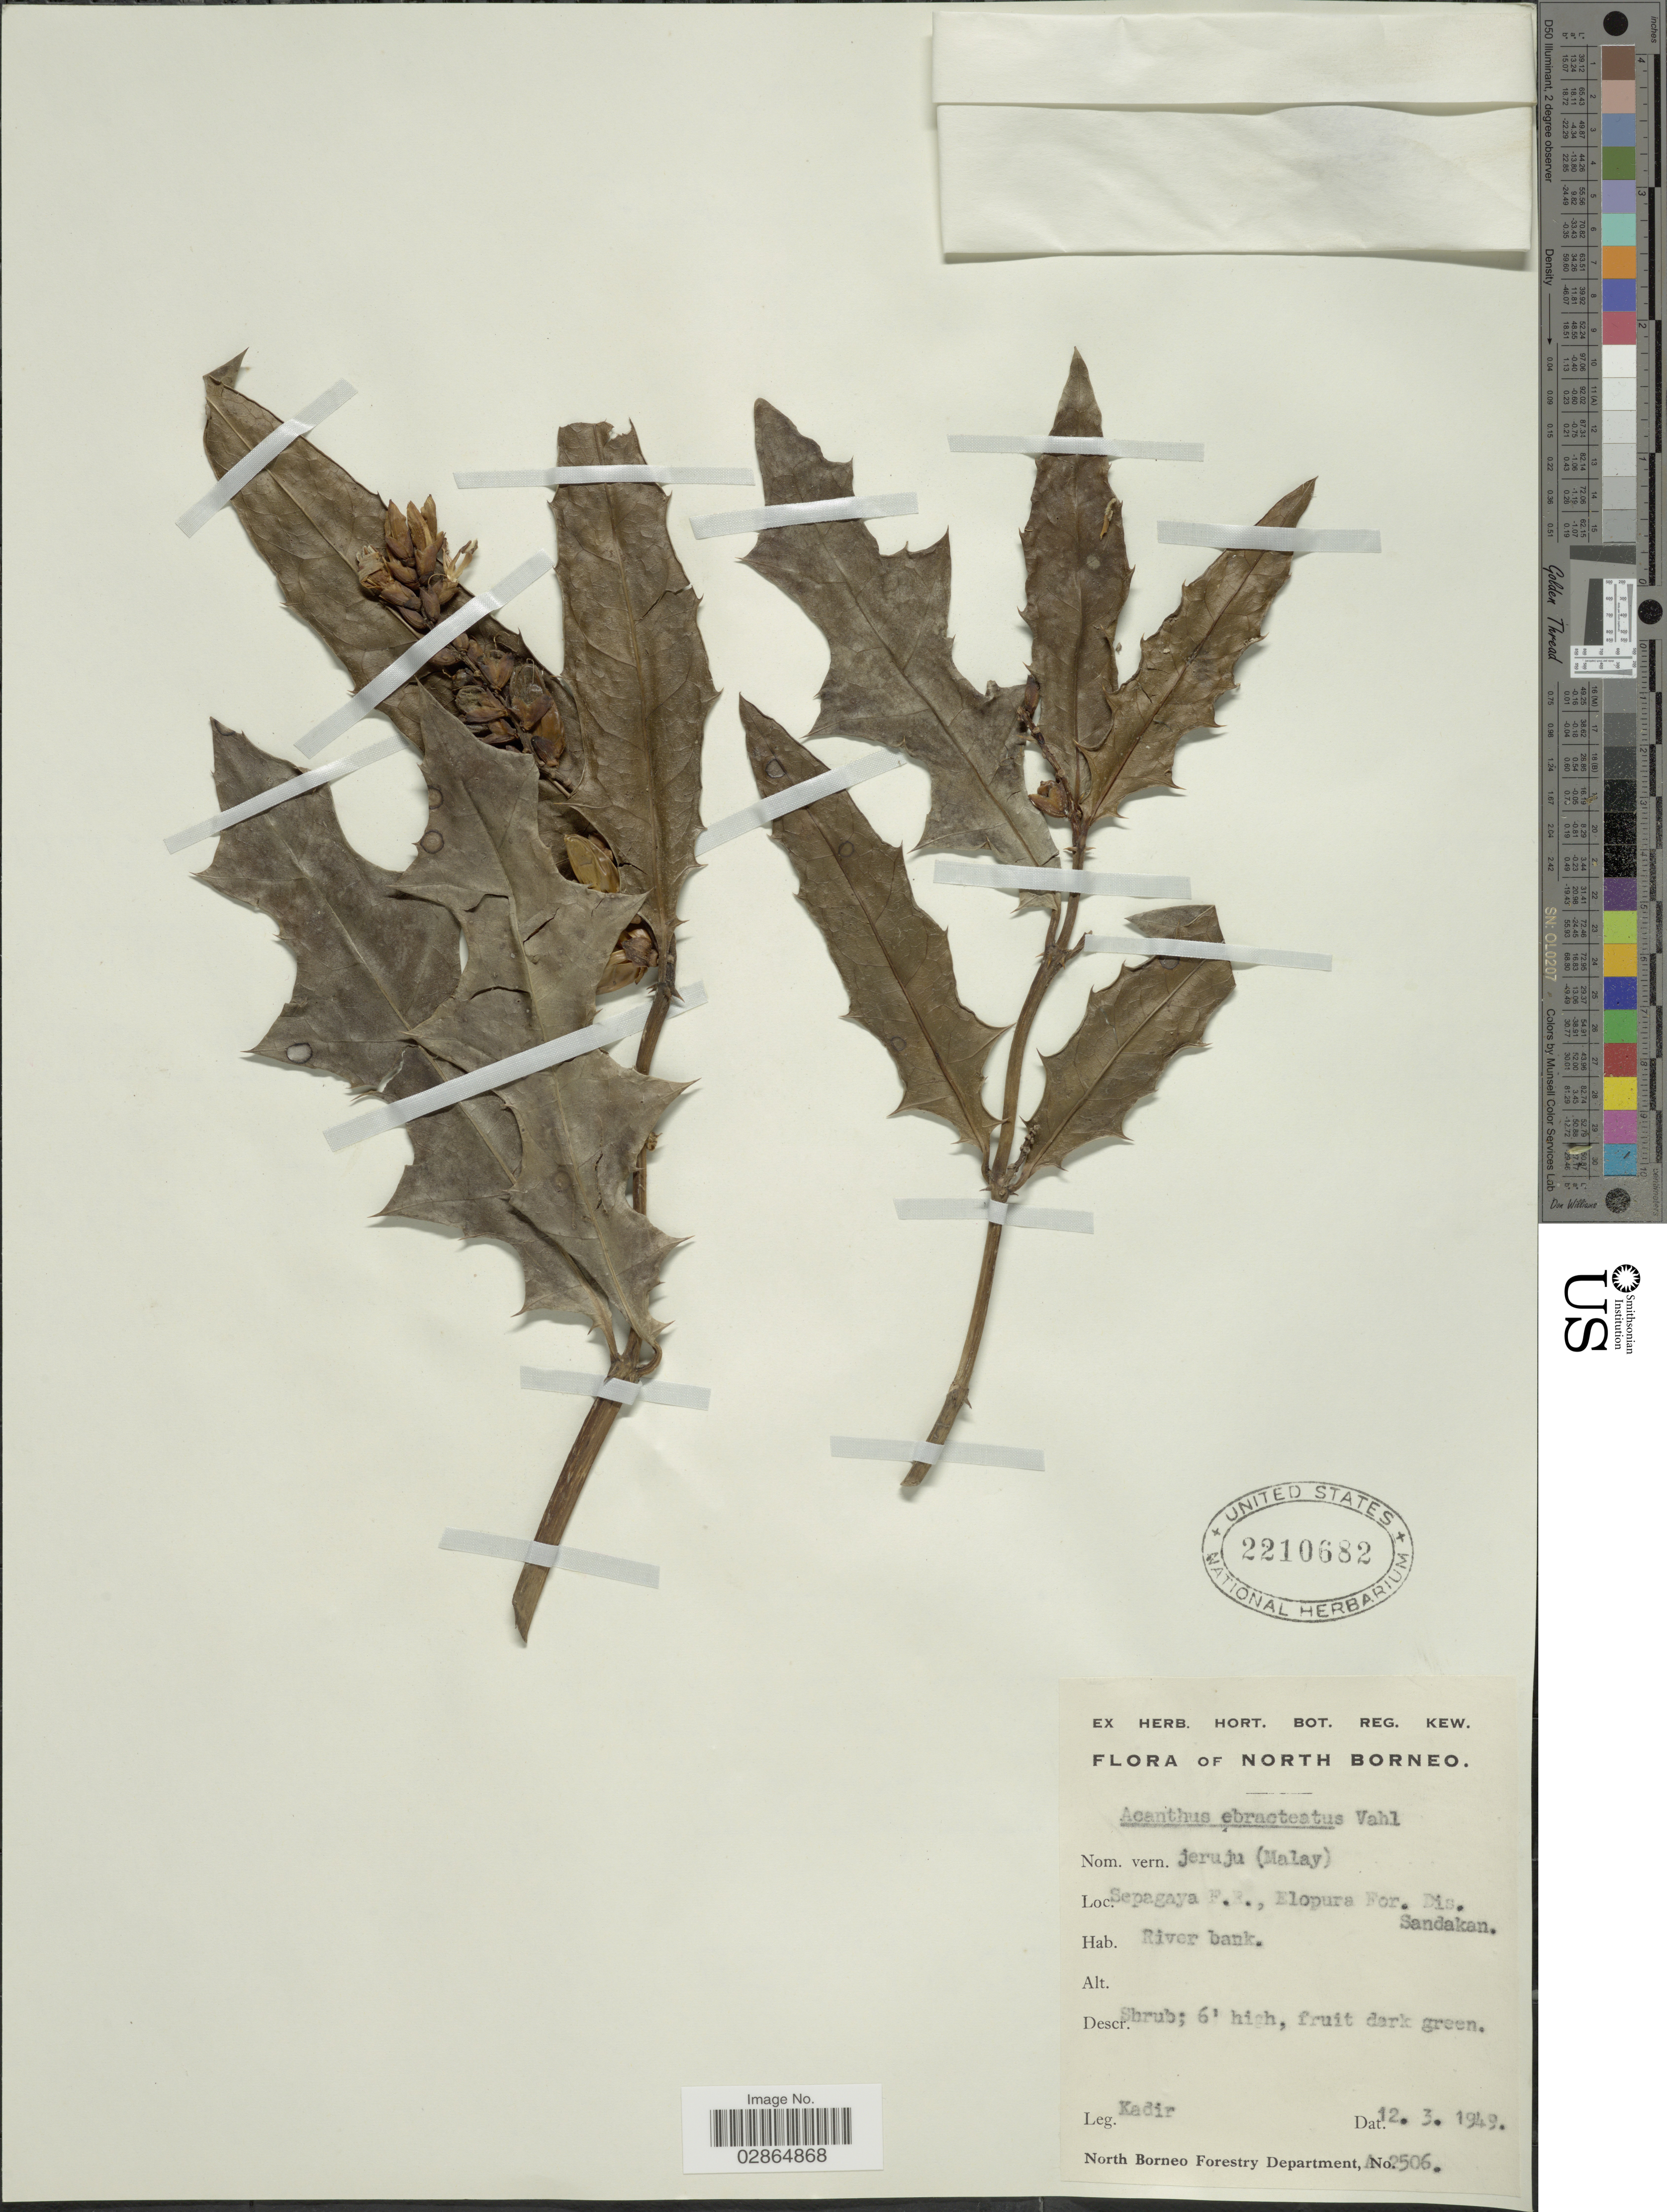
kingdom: Plantae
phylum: Tracheophyta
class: Magnoliopsida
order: Lamiales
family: Acanthaceae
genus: Acanthus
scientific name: Acanthus ebracteatus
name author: Vahl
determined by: Wagner, W. L., (BOT), Smithsonian Institution - National Museum of Natural History (UNITED STATES)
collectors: -. Kadir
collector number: A 2506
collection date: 1949-03-12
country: Malaysia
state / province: Sarawak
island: Borneo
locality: North Borneo, Sepagaya F.R. Elopura For. Dis., Sandakan, River bank.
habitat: River bank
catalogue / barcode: US 2210682